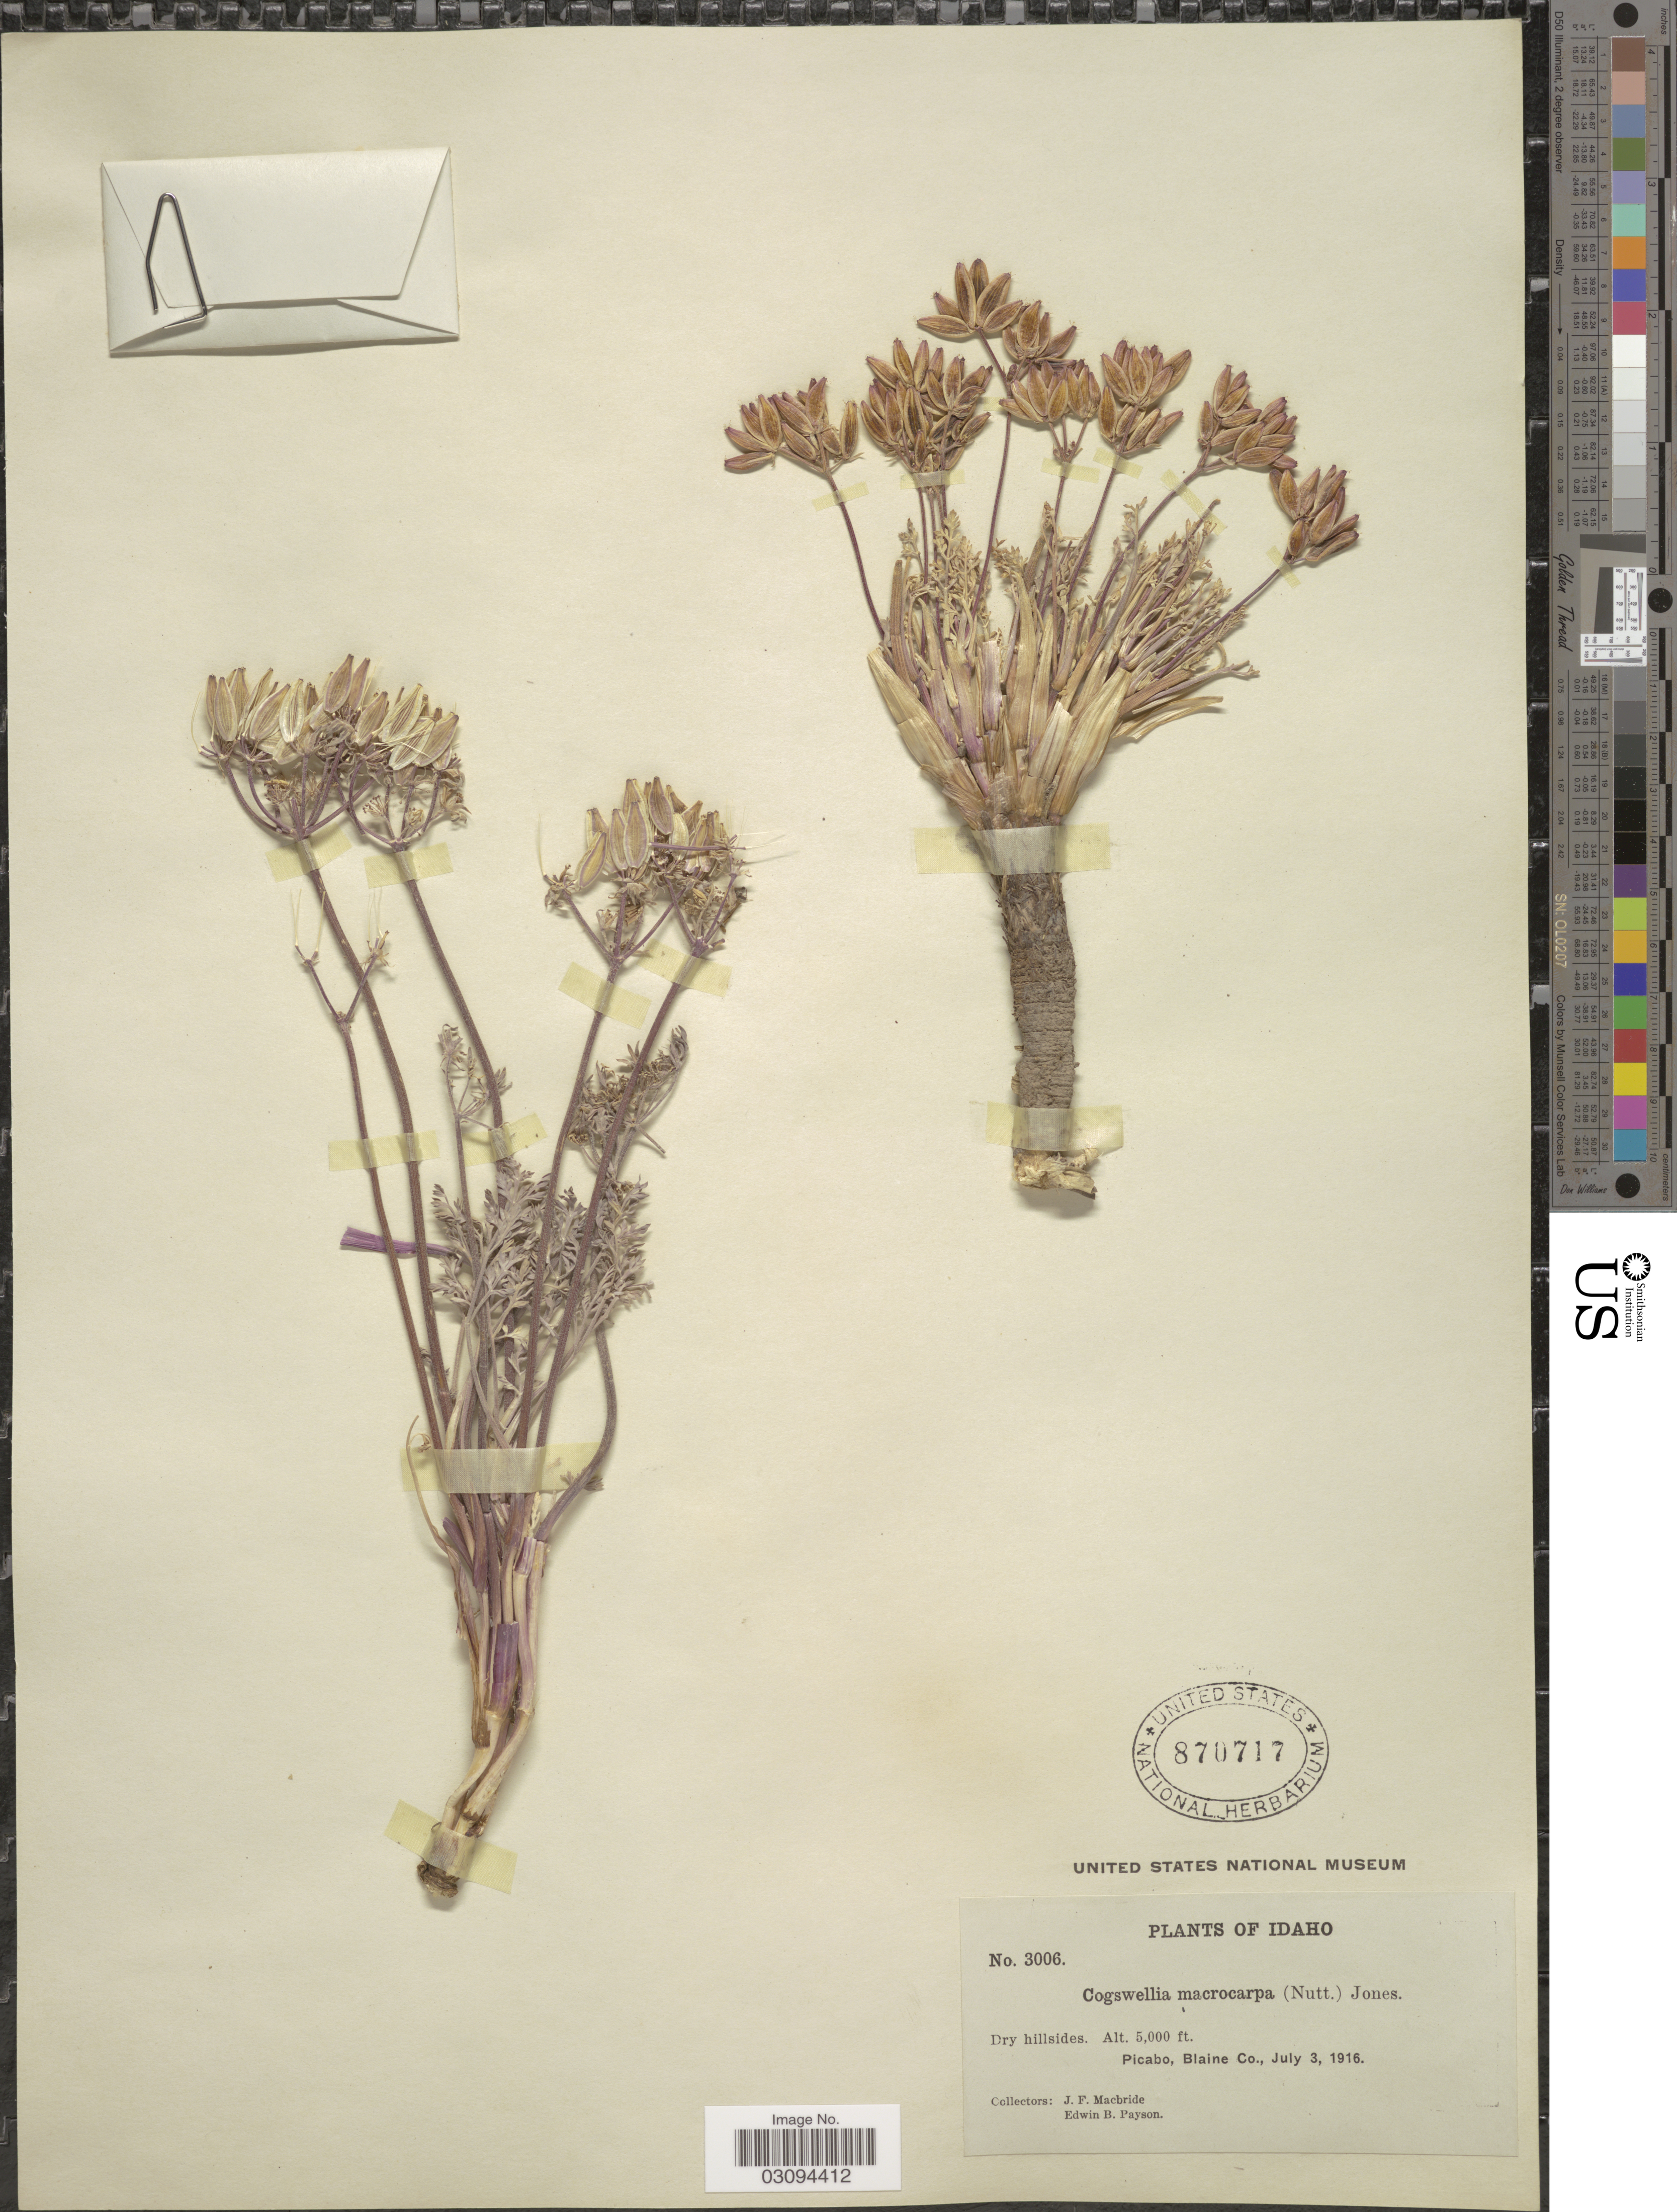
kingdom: Plantae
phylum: Tracheophyta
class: Magnoliopsida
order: Apiales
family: Apiaceae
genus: Lomatium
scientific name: Lomatium macrocarpum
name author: (Hook. et al.) J.M. Coult. & Rose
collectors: J. F. Macbride & E. B. Payson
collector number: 3006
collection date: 1916-07-03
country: United States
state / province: Idaho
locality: Picabo, Blaine Co.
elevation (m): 1524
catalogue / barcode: US 870717